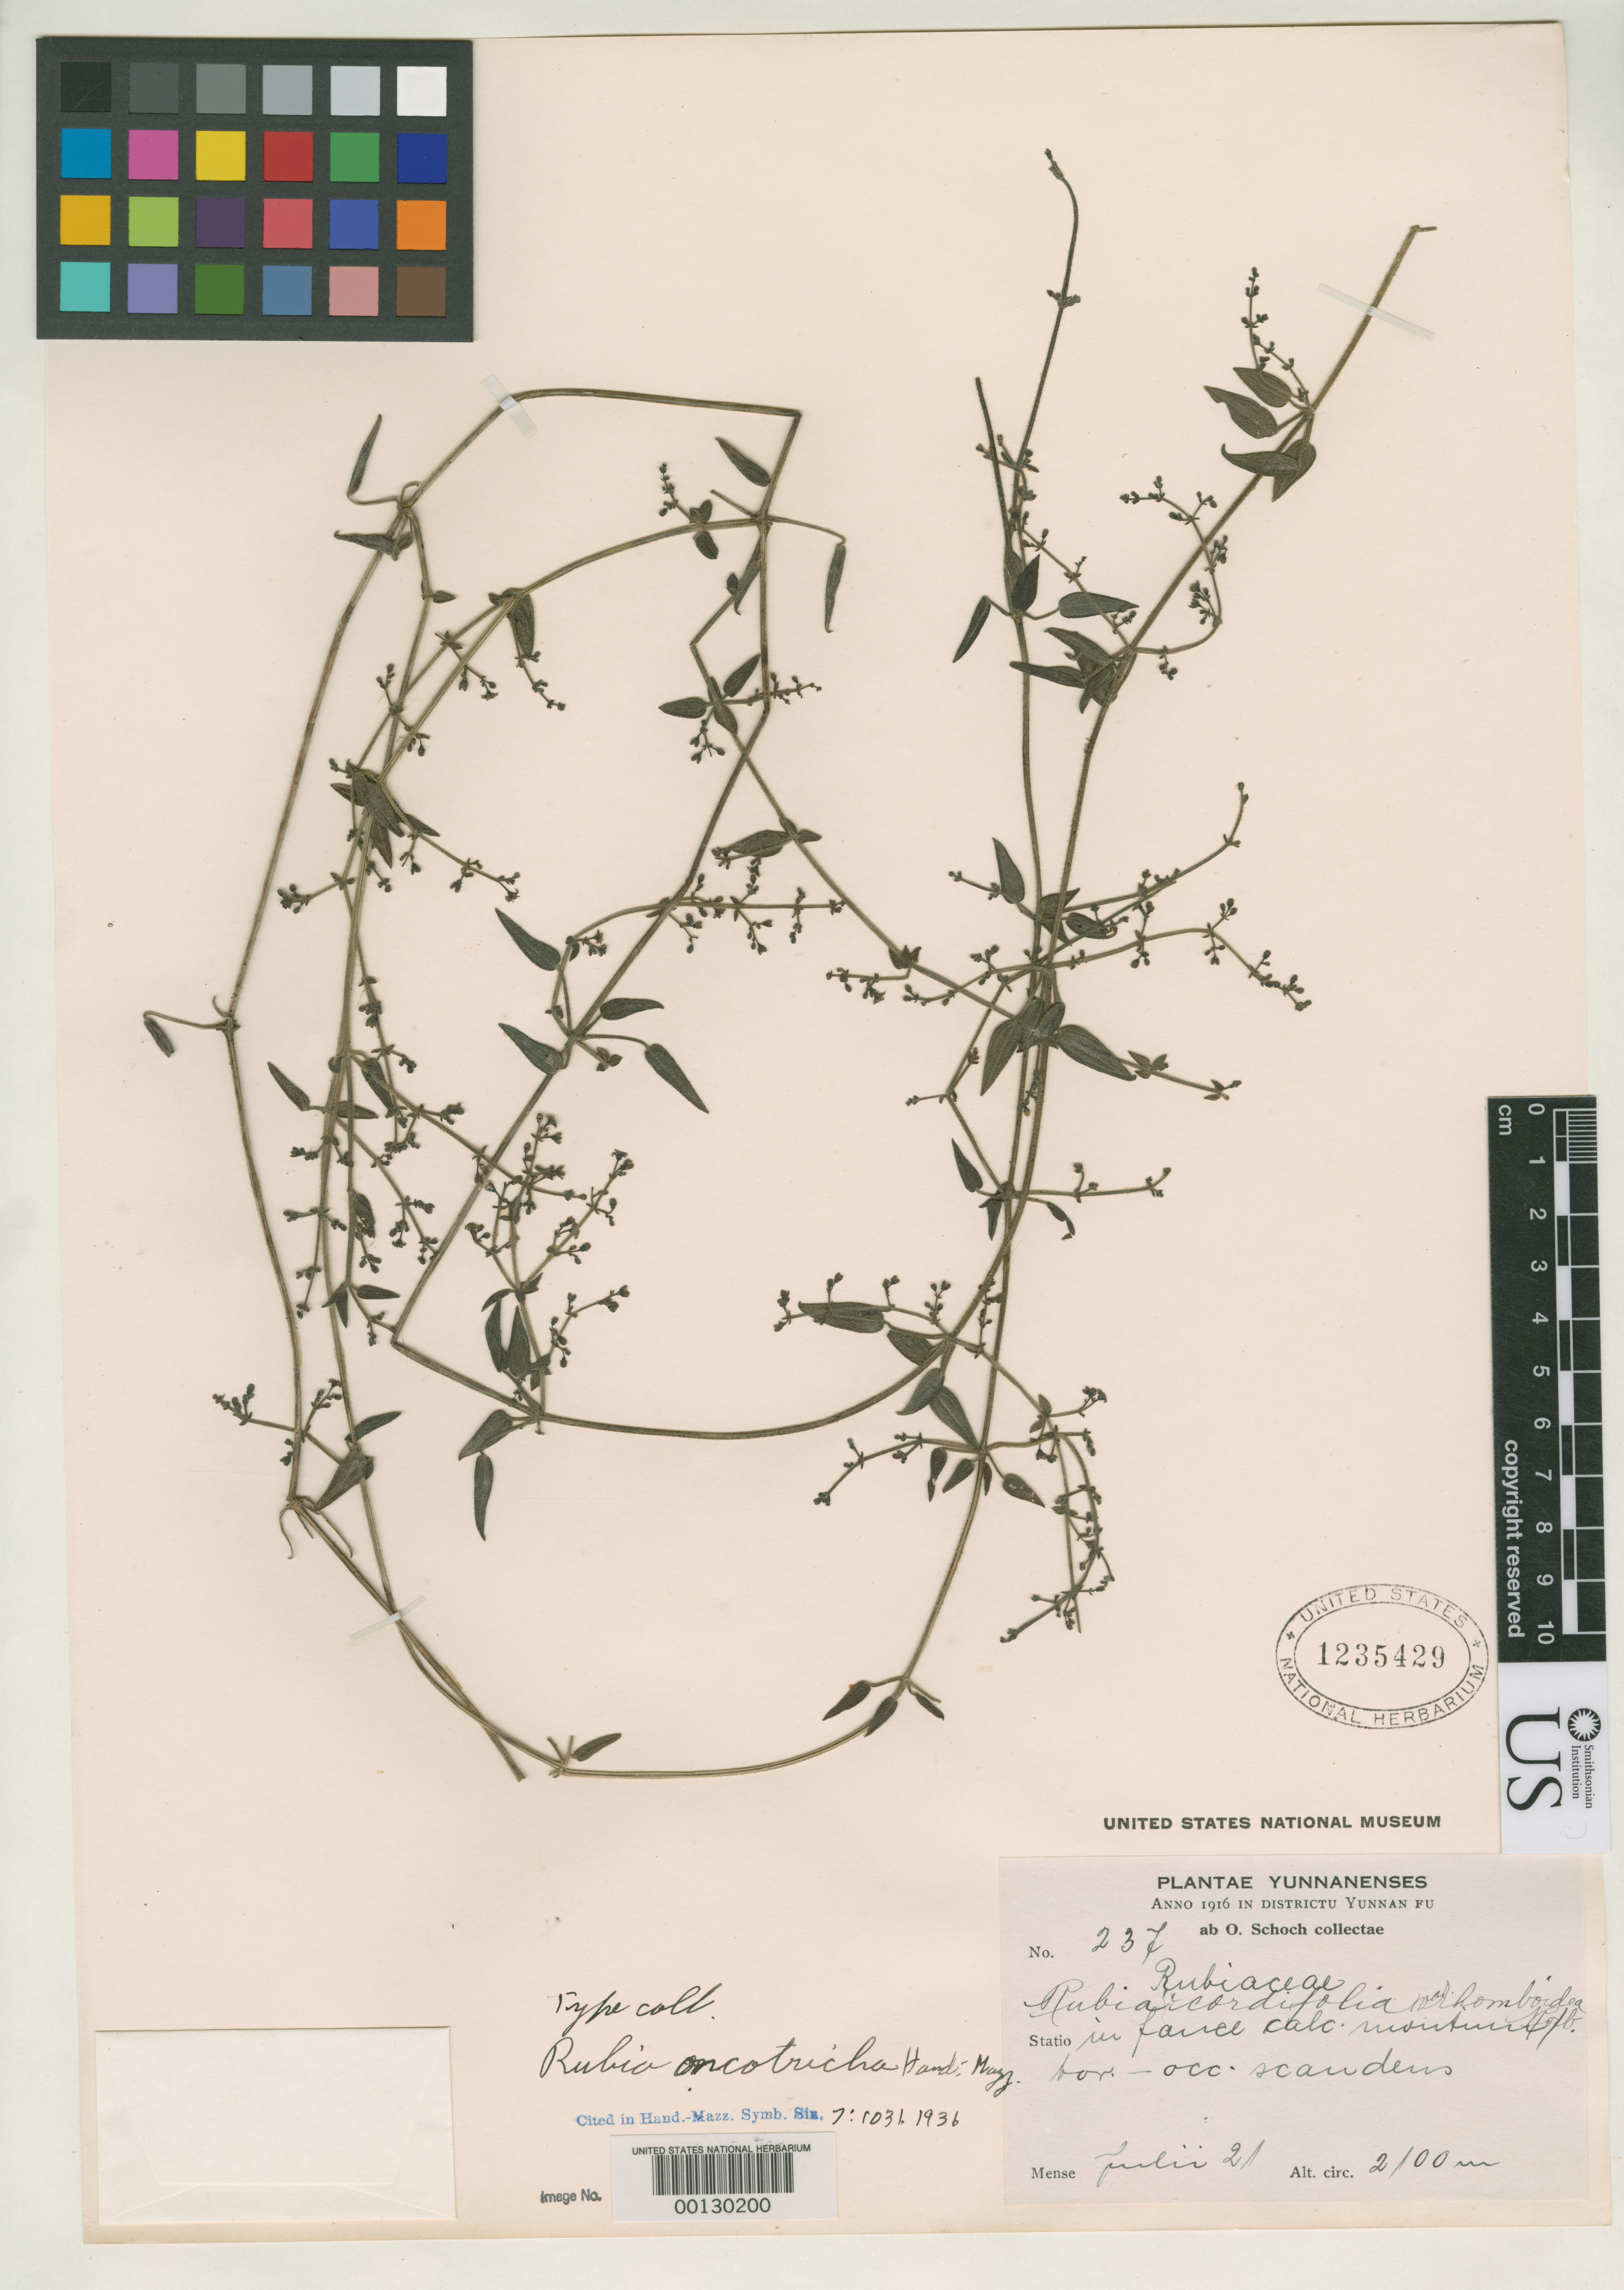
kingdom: Plantae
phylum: Tracheophyta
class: Magnoliopsida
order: Gentianales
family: Rubiaceae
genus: Rubia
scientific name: Rubia oncotricha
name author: Hand.-Mazz.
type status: Type Fragment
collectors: O. Schoch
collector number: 237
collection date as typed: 21 Jul 1916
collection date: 1916-07-21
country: China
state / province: Yunnan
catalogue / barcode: US 1235429